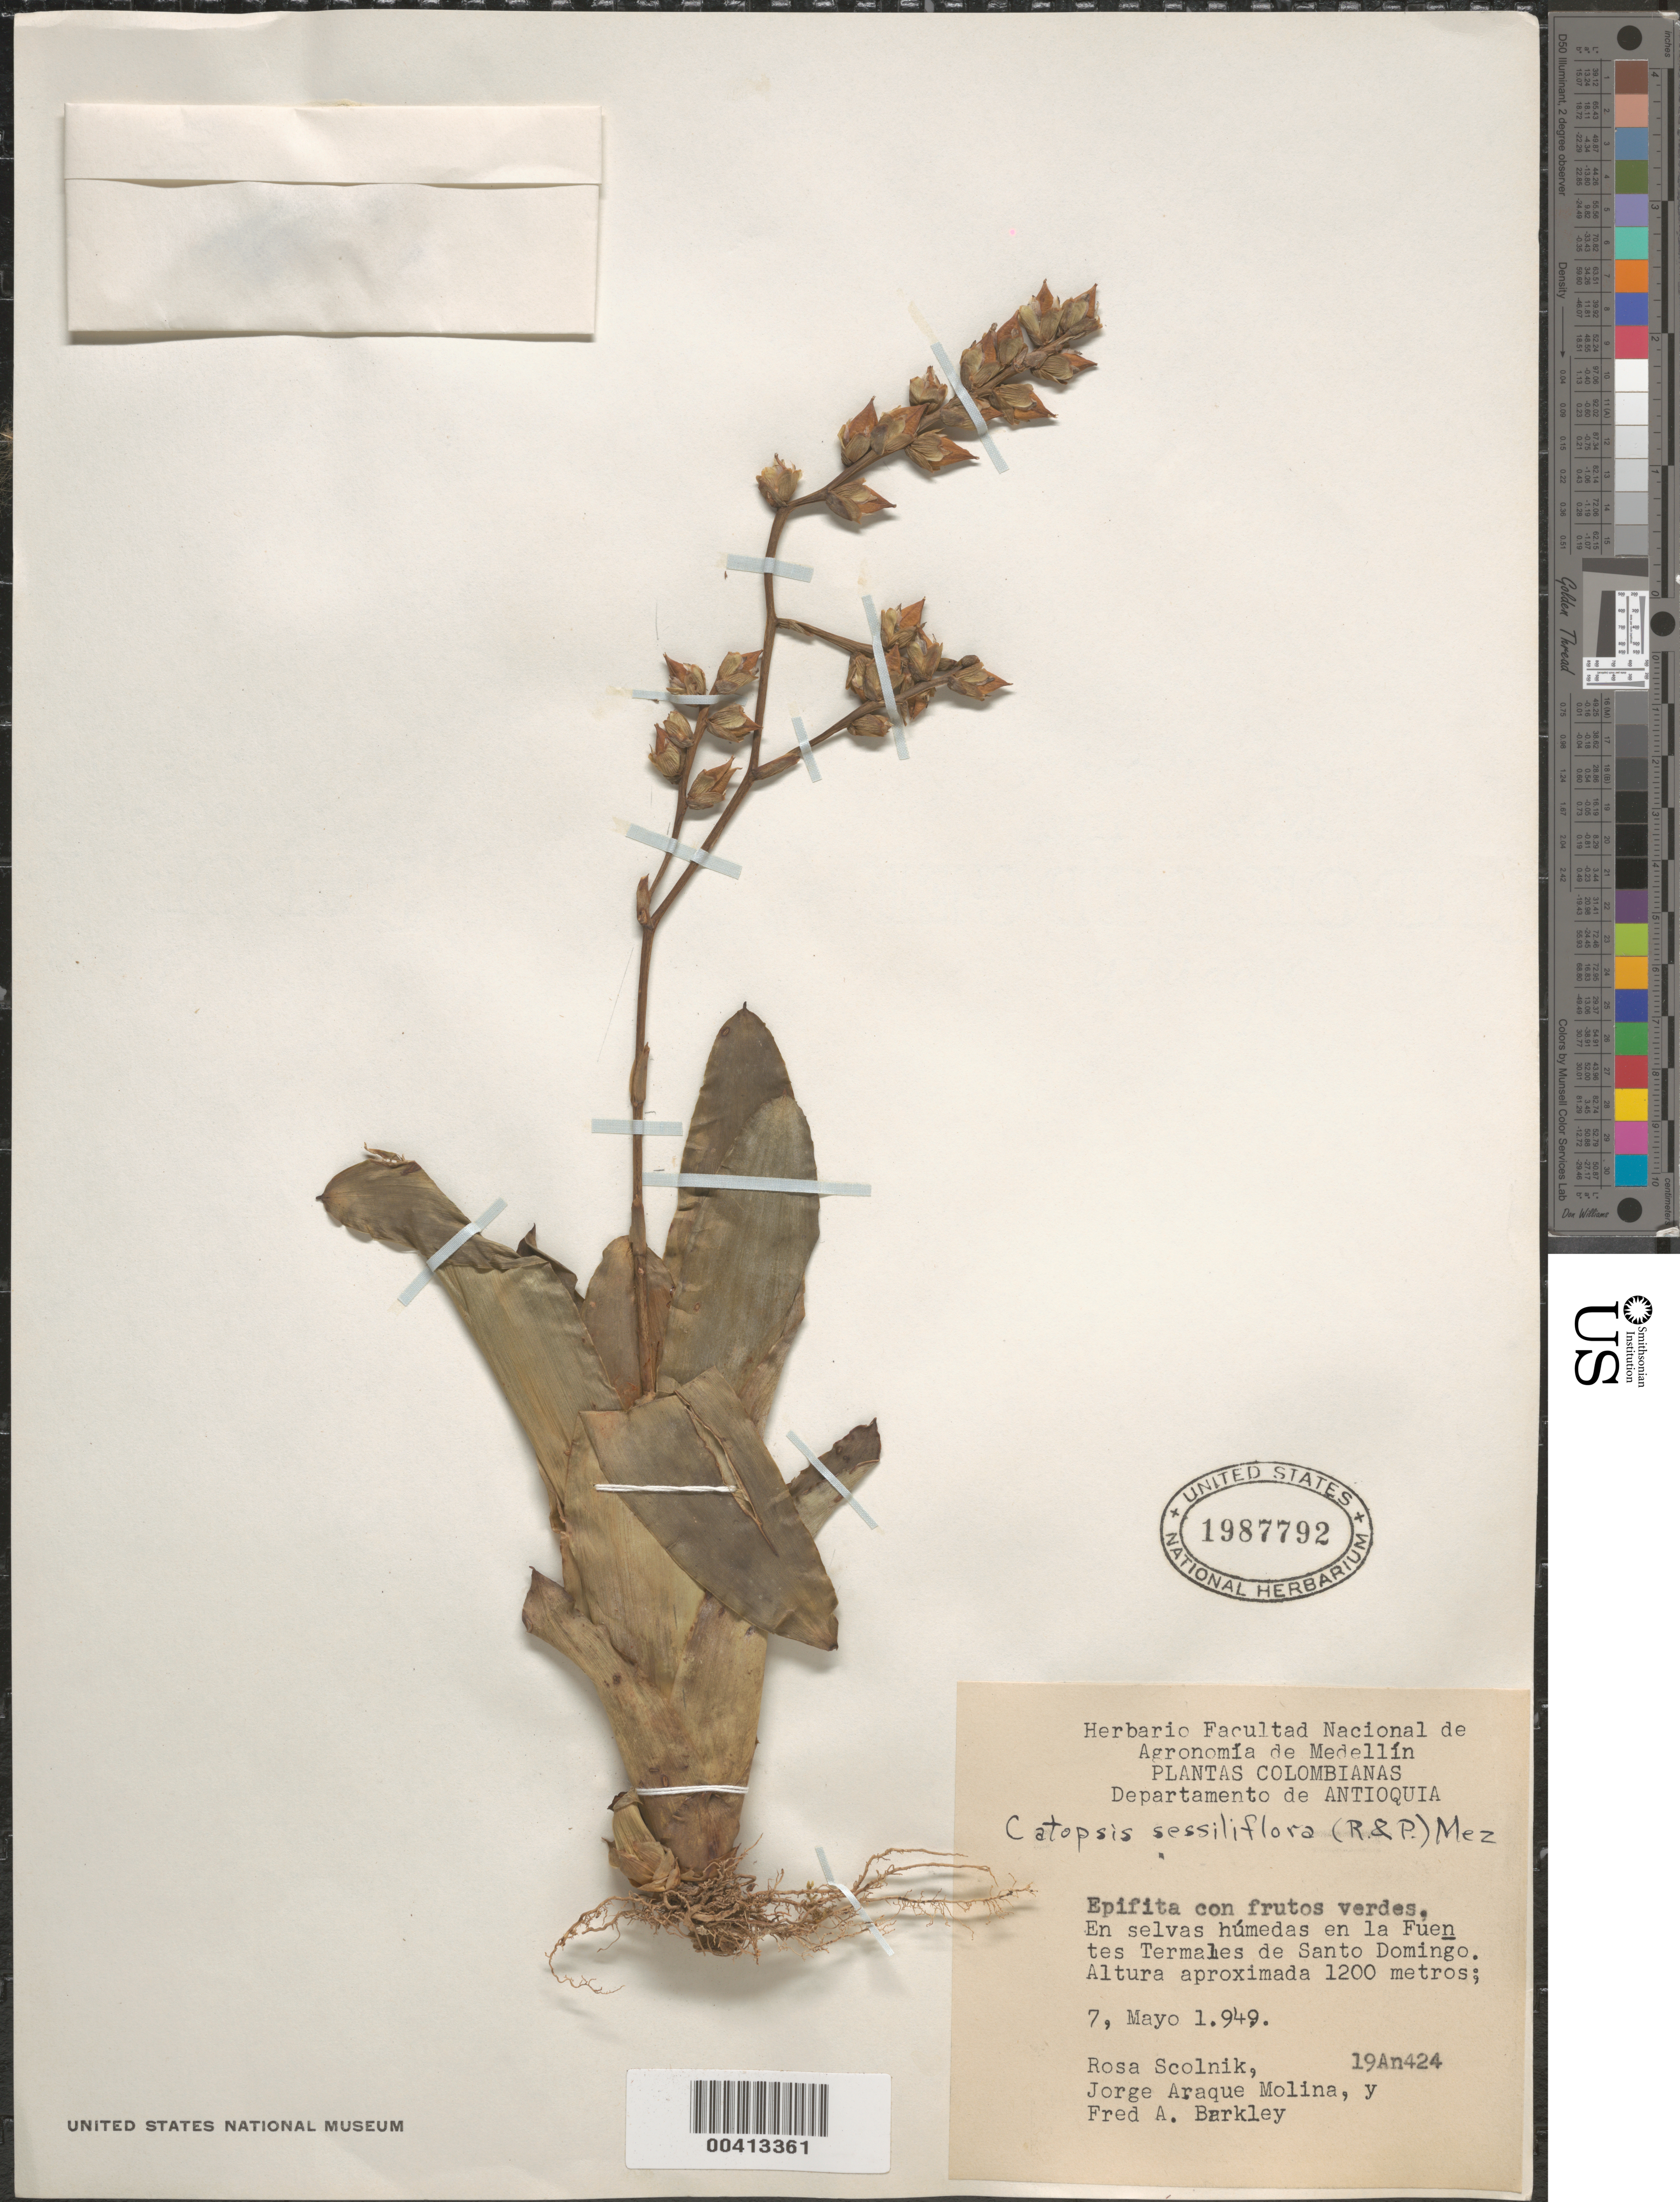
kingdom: Plantae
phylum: Tracheophyta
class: Liliopsida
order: Poales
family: Bromeliaceae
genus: Catopsis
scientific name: Catopsis sessiliflora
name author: (Ruiz & Pav.) Mez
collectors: R. Scolnik, J. Araque Molina & F. A. Barkley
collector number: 19an424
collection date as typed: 07 May 1949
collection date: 1949-05-07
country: Colombia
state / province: Antioquia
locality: En la Fuentes Termales de Santo Domingo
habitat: En selvas humedas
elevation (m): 1200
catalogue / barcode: US 1987792